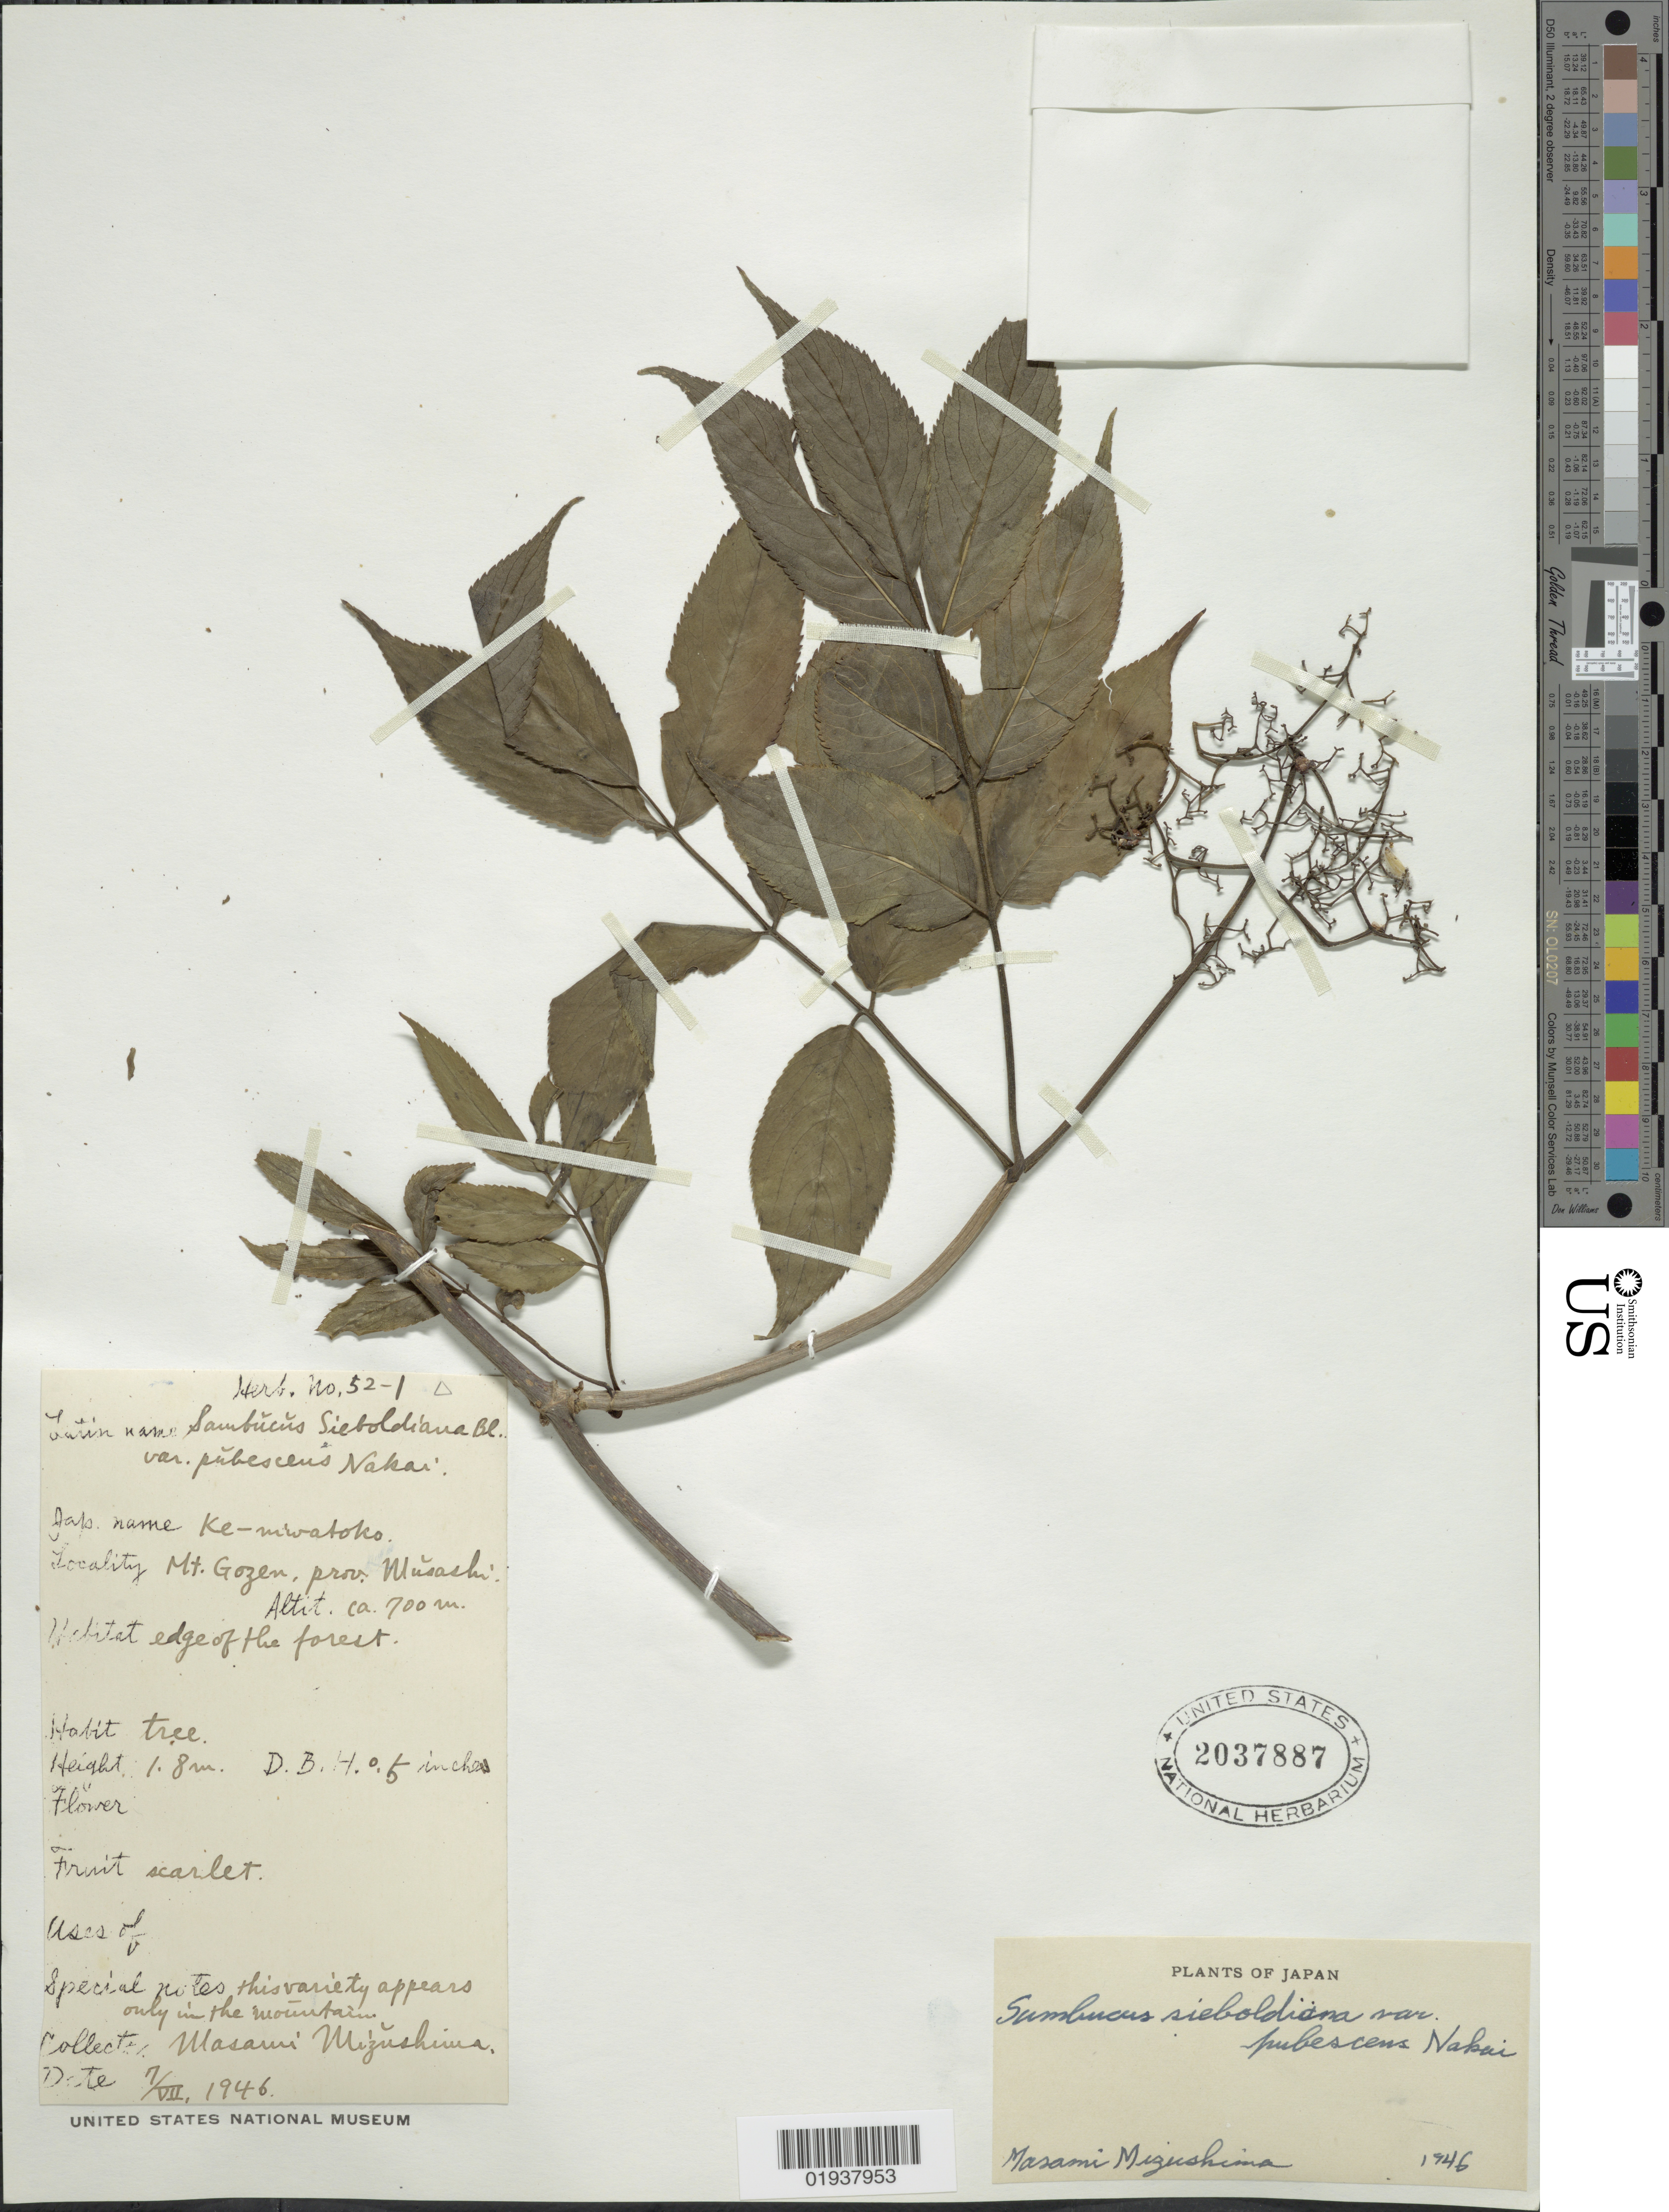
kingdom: Plantae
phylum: Tracheophyta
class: Magnoliopsida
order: Dipsacales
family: Viburnaceae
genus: Sambucus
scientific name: Sambucus racemosa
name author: L.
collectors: M. Mizushima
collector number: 52-1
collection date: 1946-07-07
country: Japan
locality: Mt. Gozen, Prov. Mûsashi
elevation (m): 700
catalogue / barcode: US 2037887